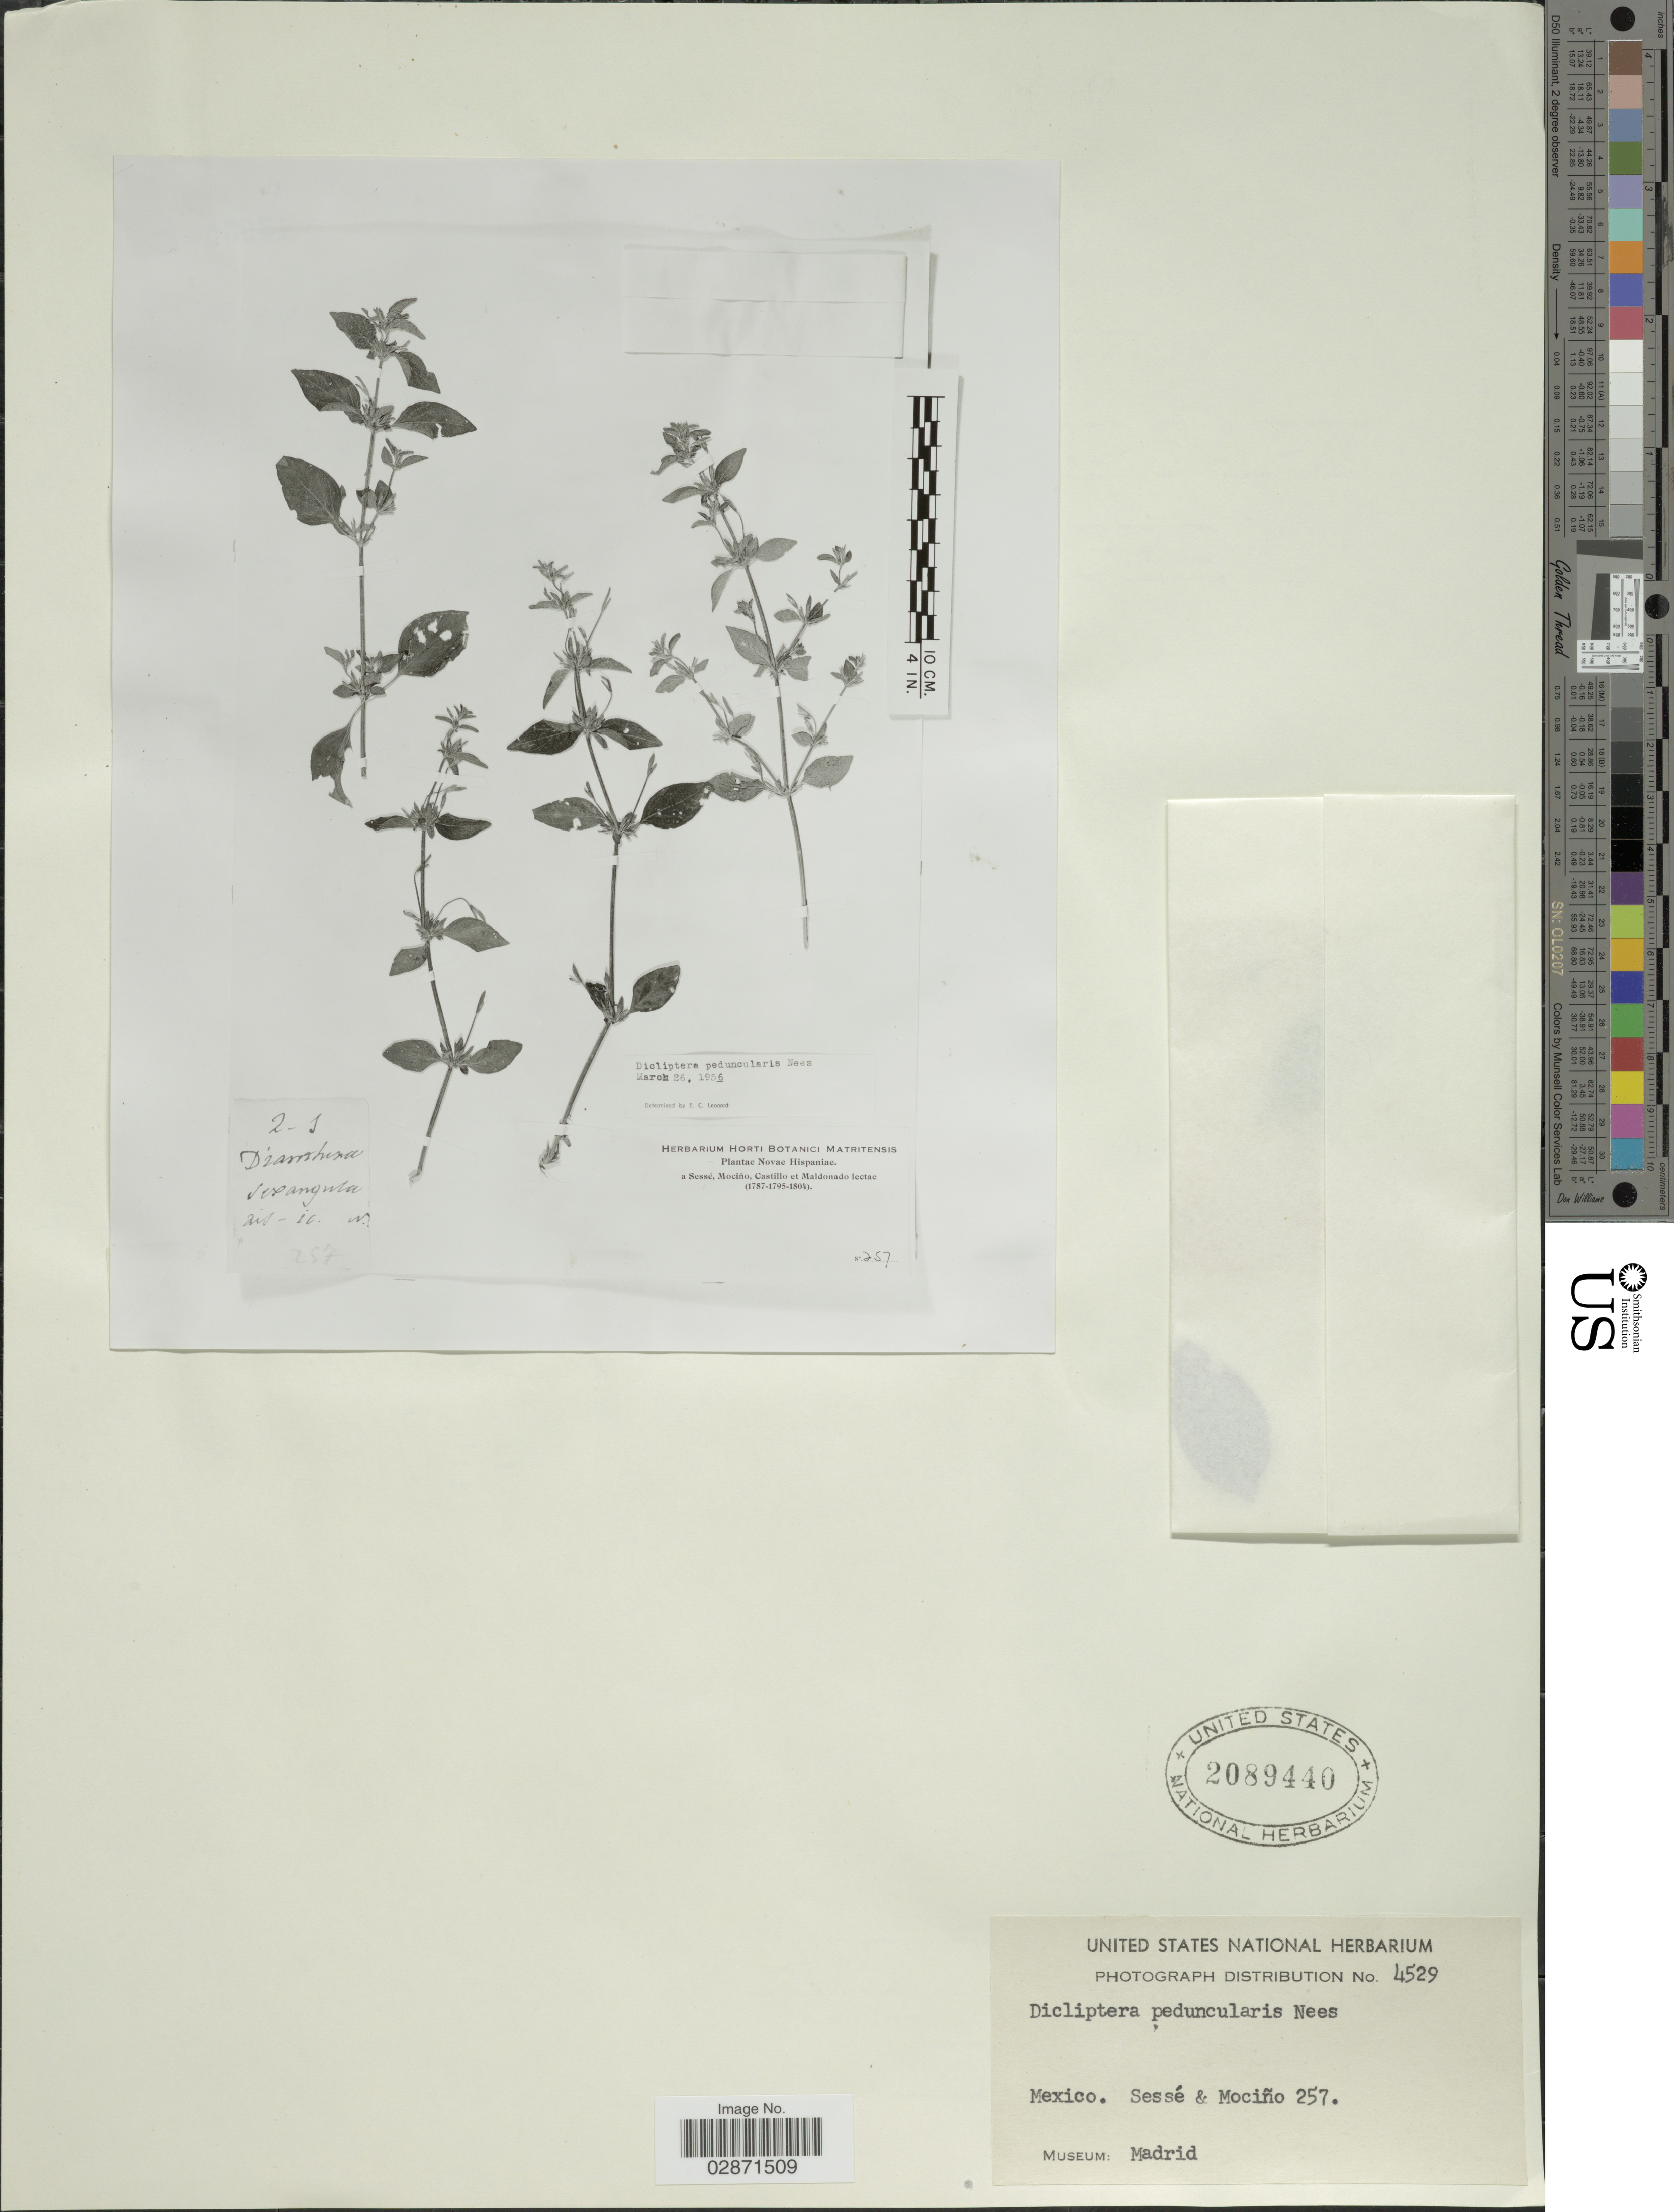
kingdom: Plantae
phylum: Tracheophyta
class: Magnoliopsida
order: Lamiales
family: Acanthaceae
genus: Dicliptera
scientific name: Dicliptera peduncularis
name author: Nees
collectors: Sessé, --, Mociño, Castillo, -- & Maldonado, --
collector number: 257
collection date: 1787/1804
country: Mexico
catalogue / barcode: US 2089440